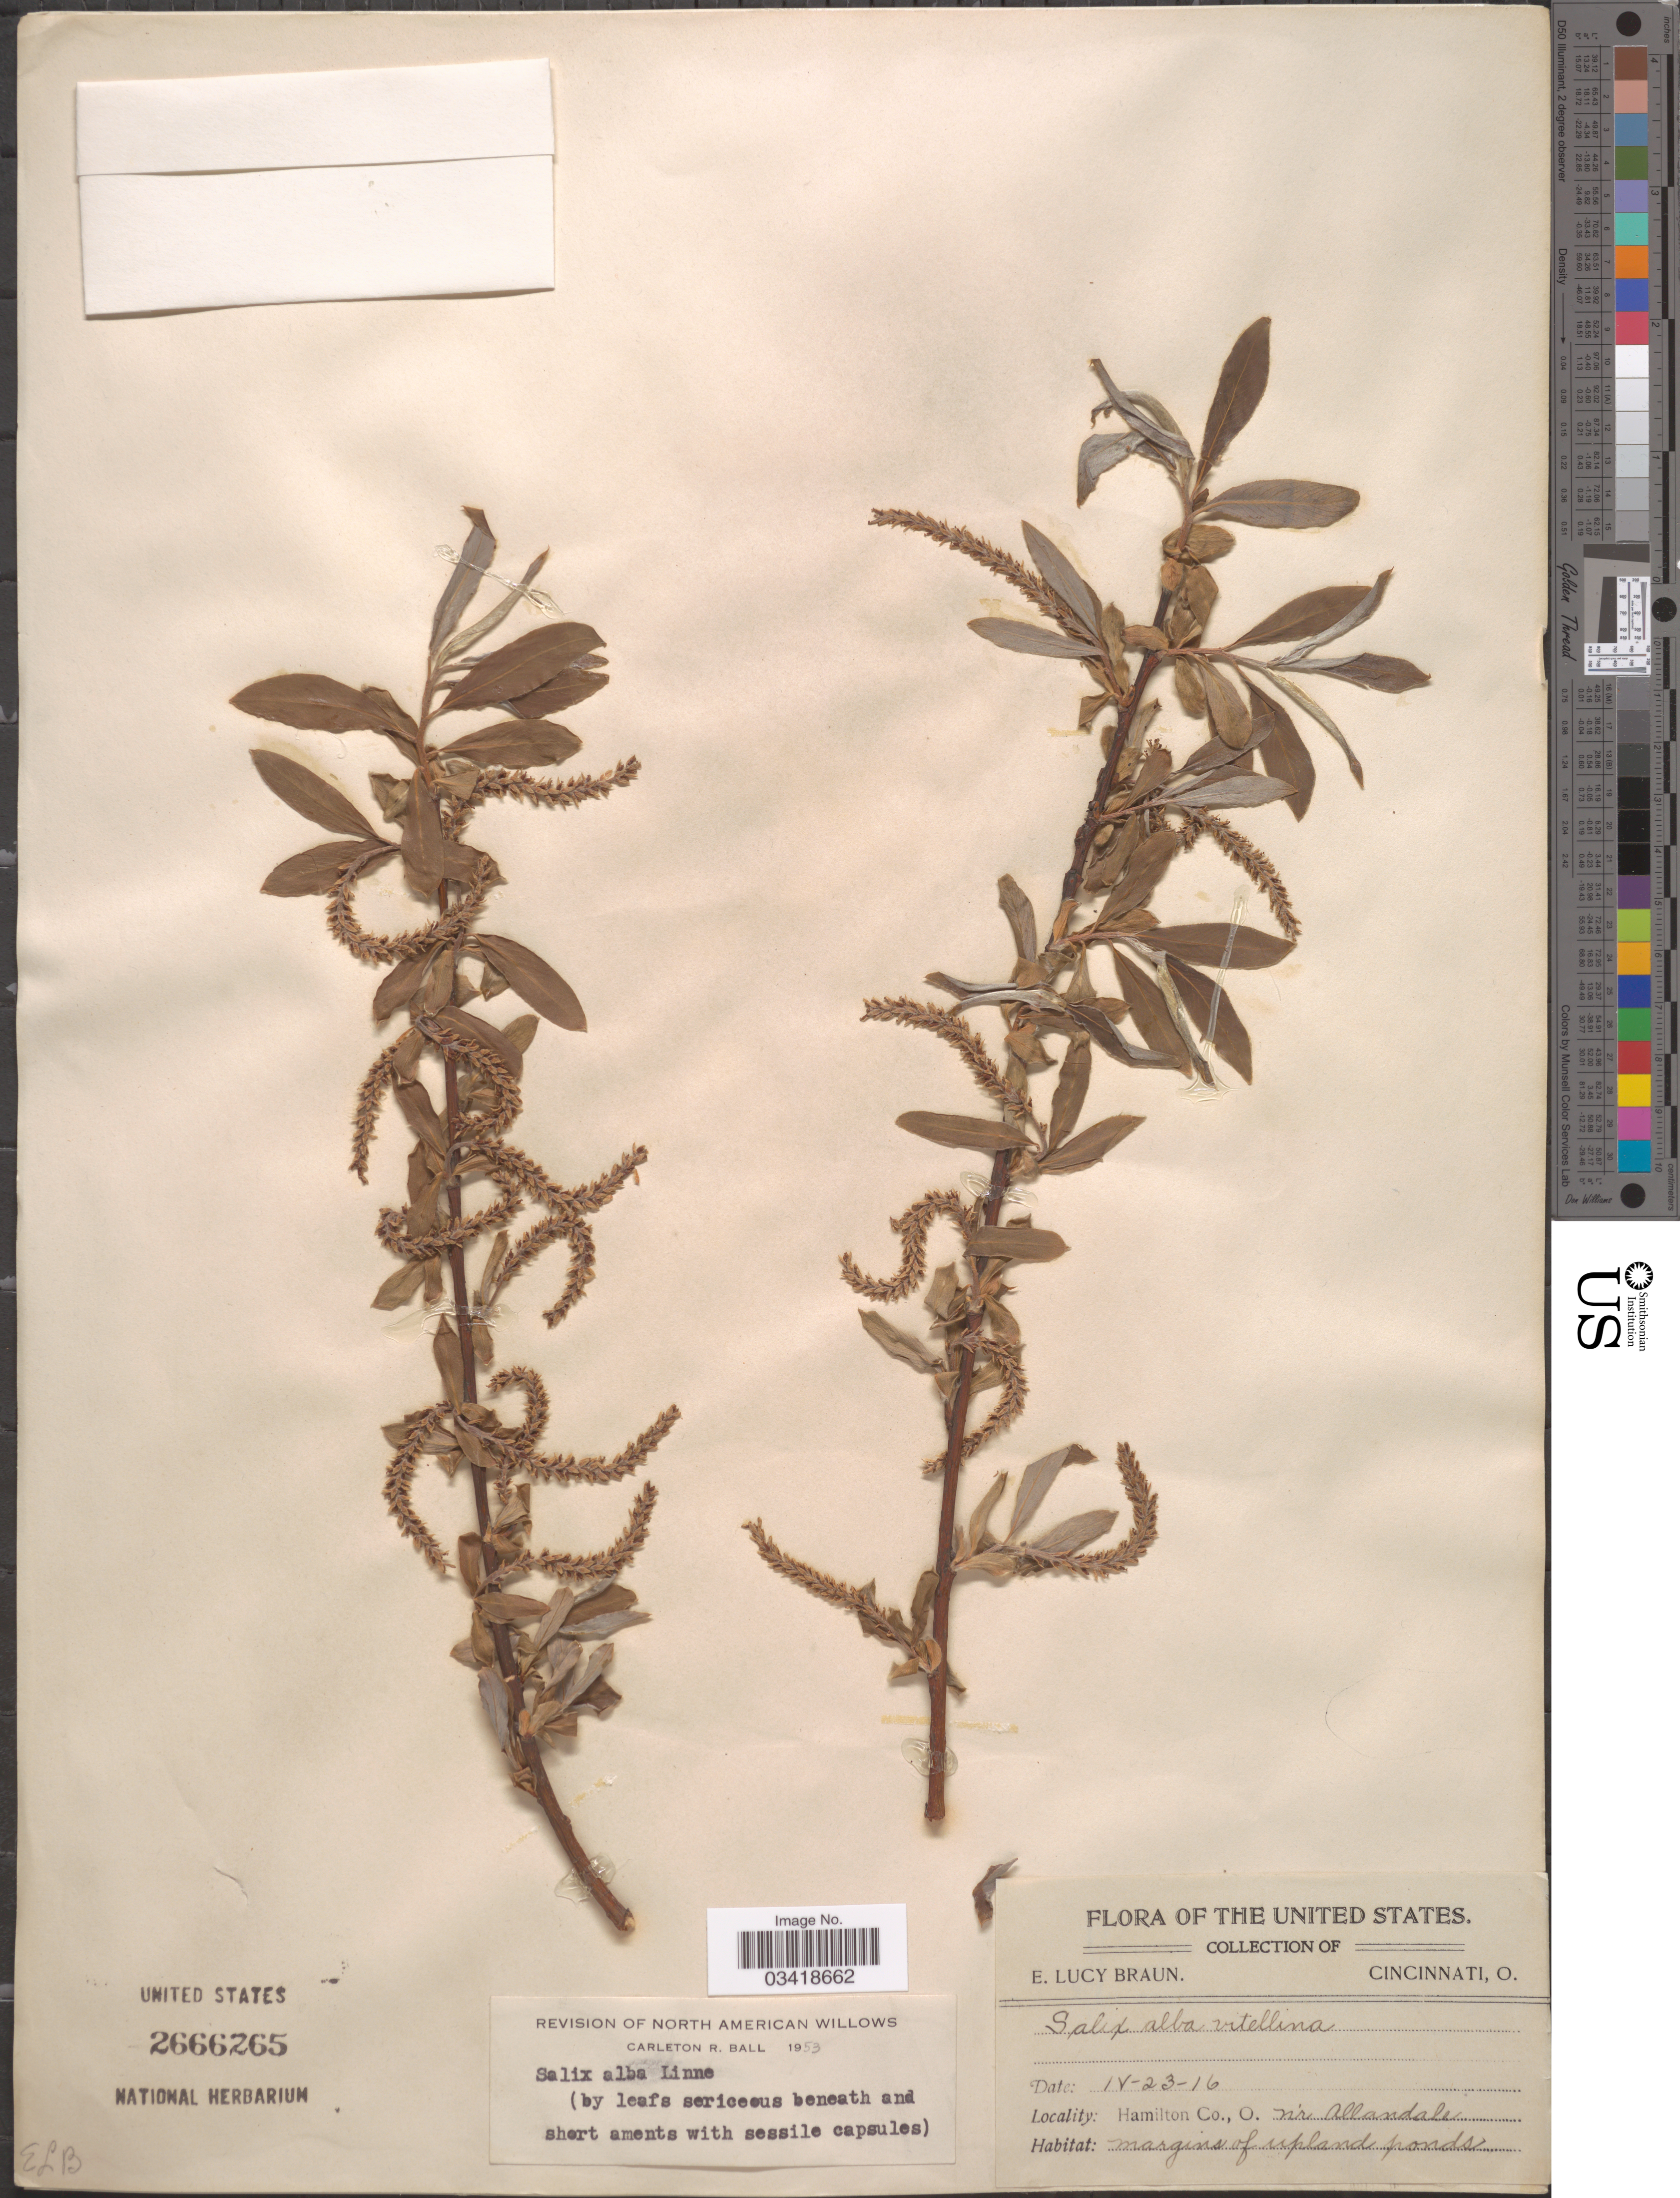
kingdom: Plantae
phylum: Tracheophyta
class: Magnoliopsida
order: Malpighiales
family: Salicaceae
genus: Salix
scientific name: Salix alba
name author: L.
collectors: E. L. Braun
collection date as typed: Transcribed d/m/y: 23/4/16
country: United States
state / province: Ohio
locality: Hamilton Co. Nr Allandale.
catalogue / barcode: US 2666265